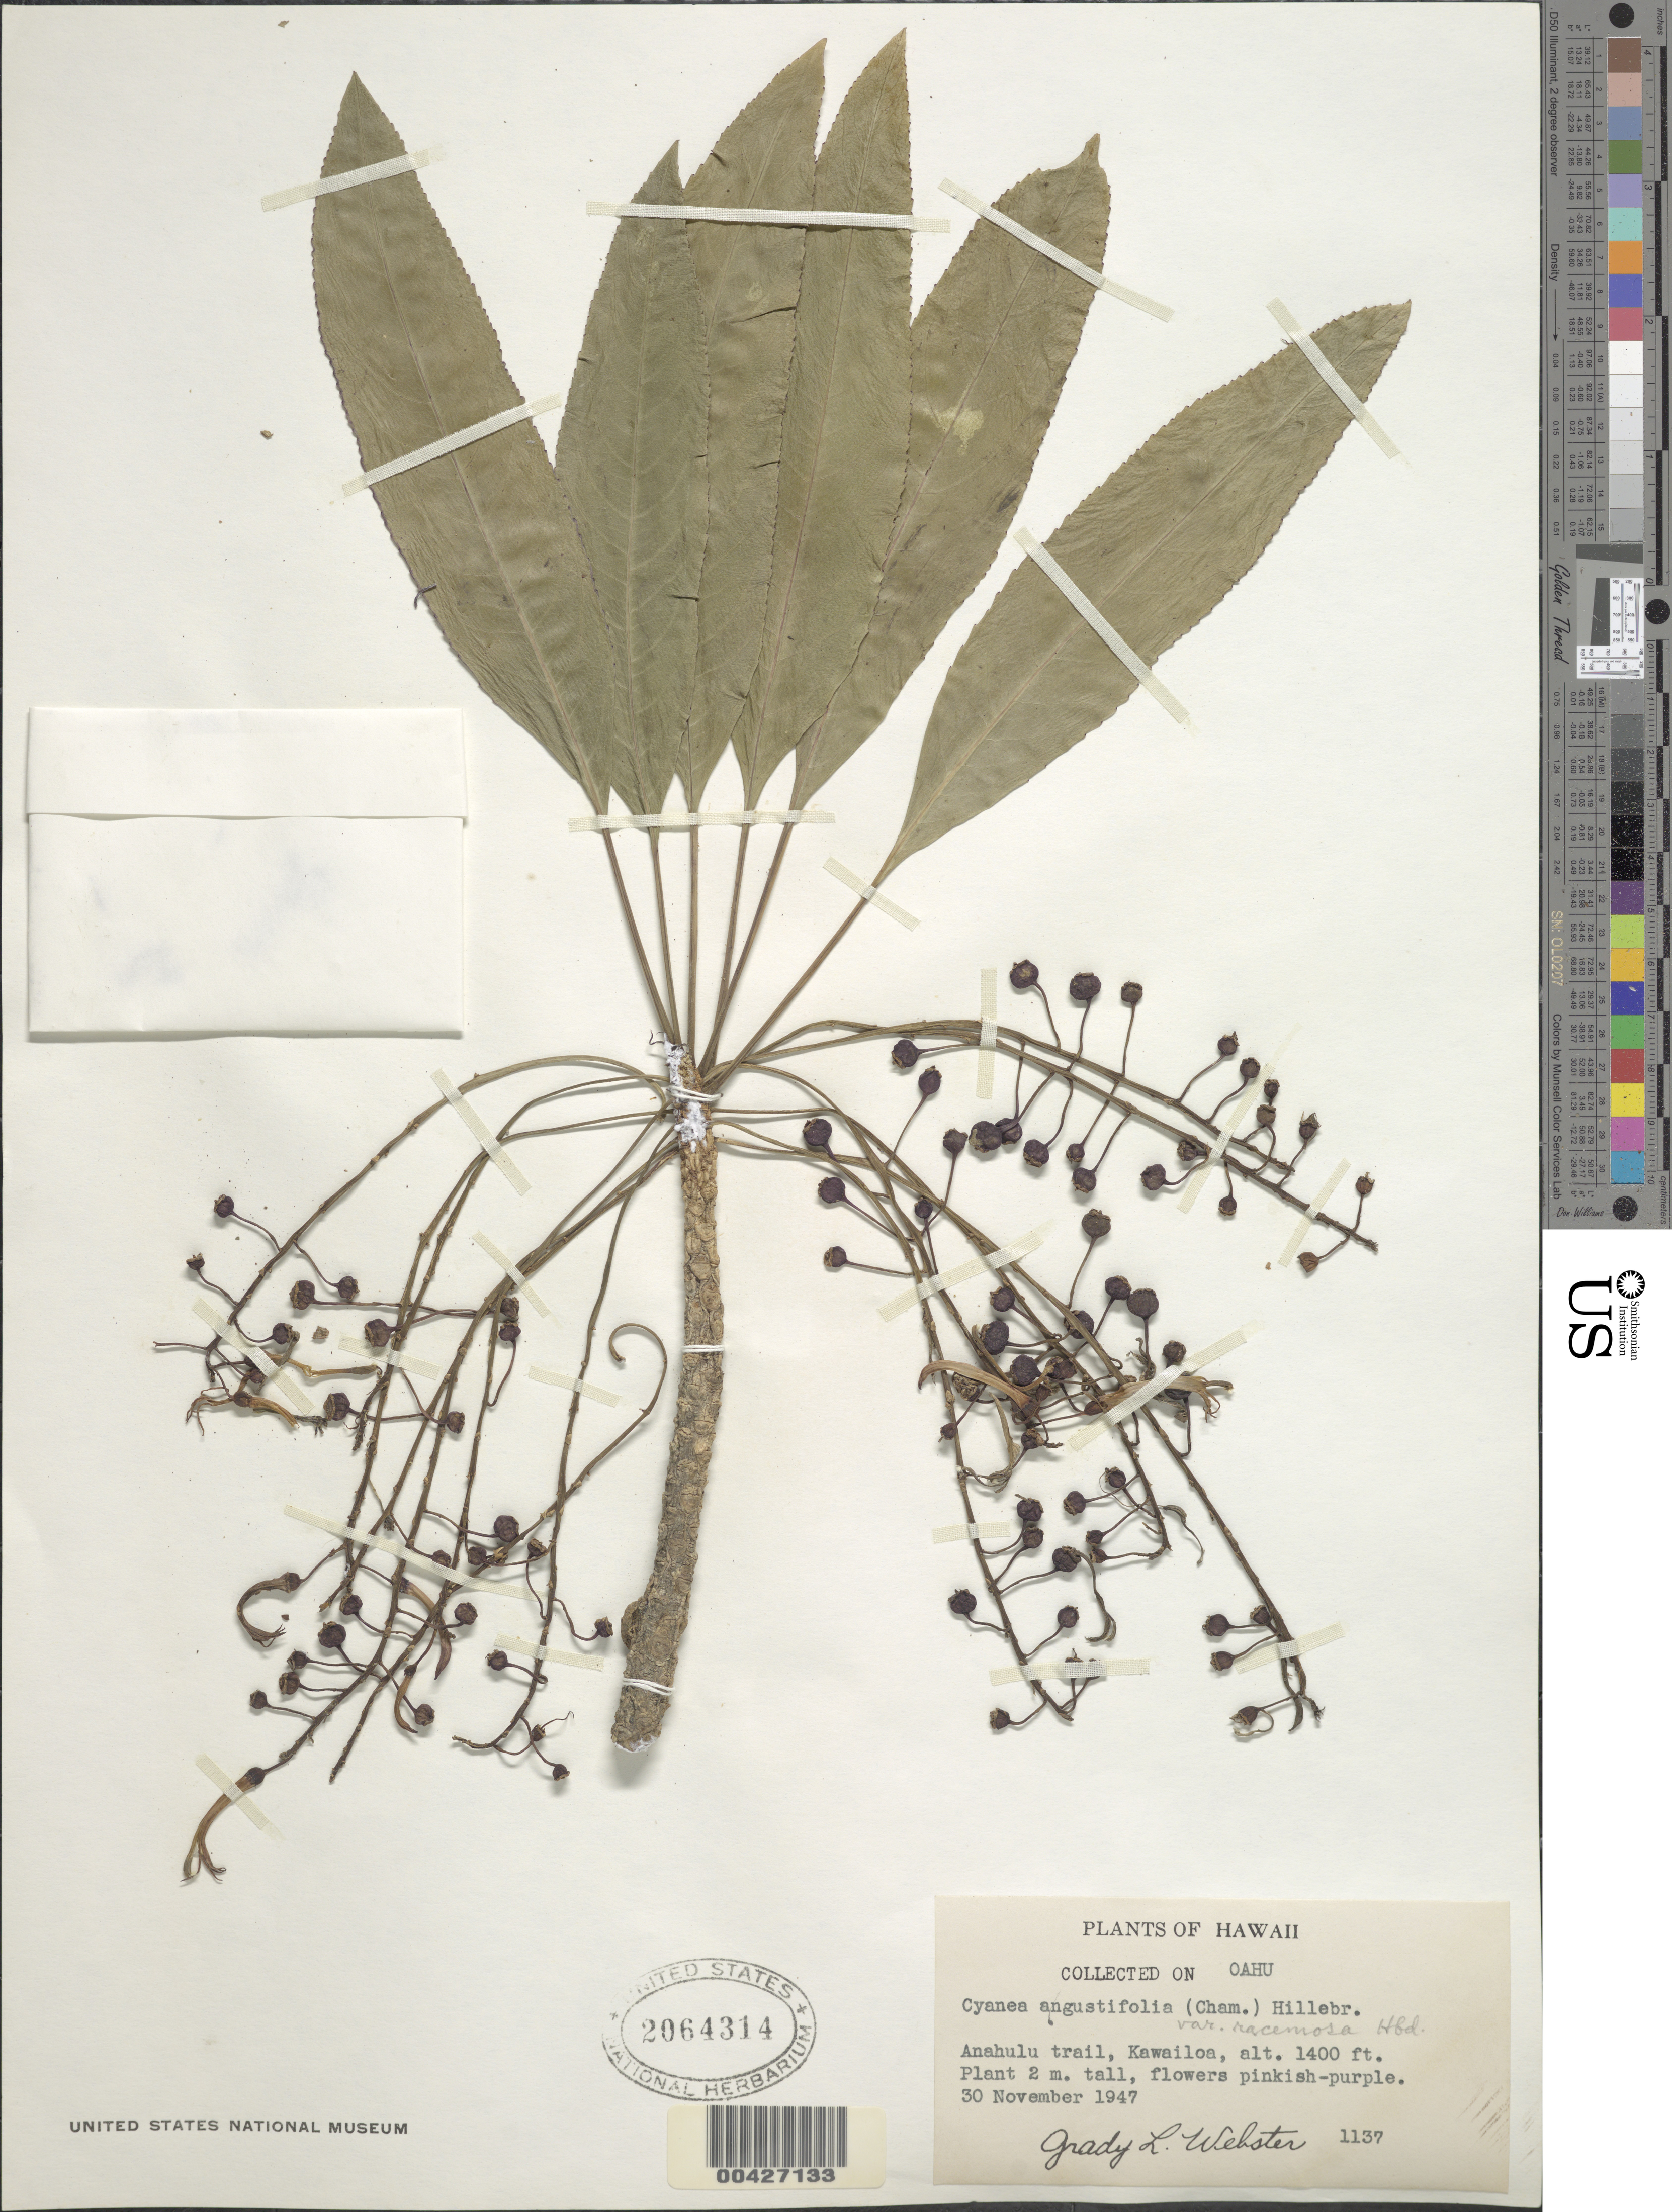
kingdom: Plantae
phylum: Tracheophyta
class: Magnoliopsida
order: Asterales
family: Campanulaceae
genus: Cyanea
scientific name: Cyanea angustifolia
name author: (Cham.) Hillebr.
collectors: G. L. Webster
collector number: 1137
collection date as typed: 30 Nov 1947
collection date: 1947-11-30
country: United States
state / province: Hawaii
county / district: Honolulu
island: Oahu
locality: Anahulu trail, Kawailoa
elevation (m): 427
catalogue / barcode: US 2064314